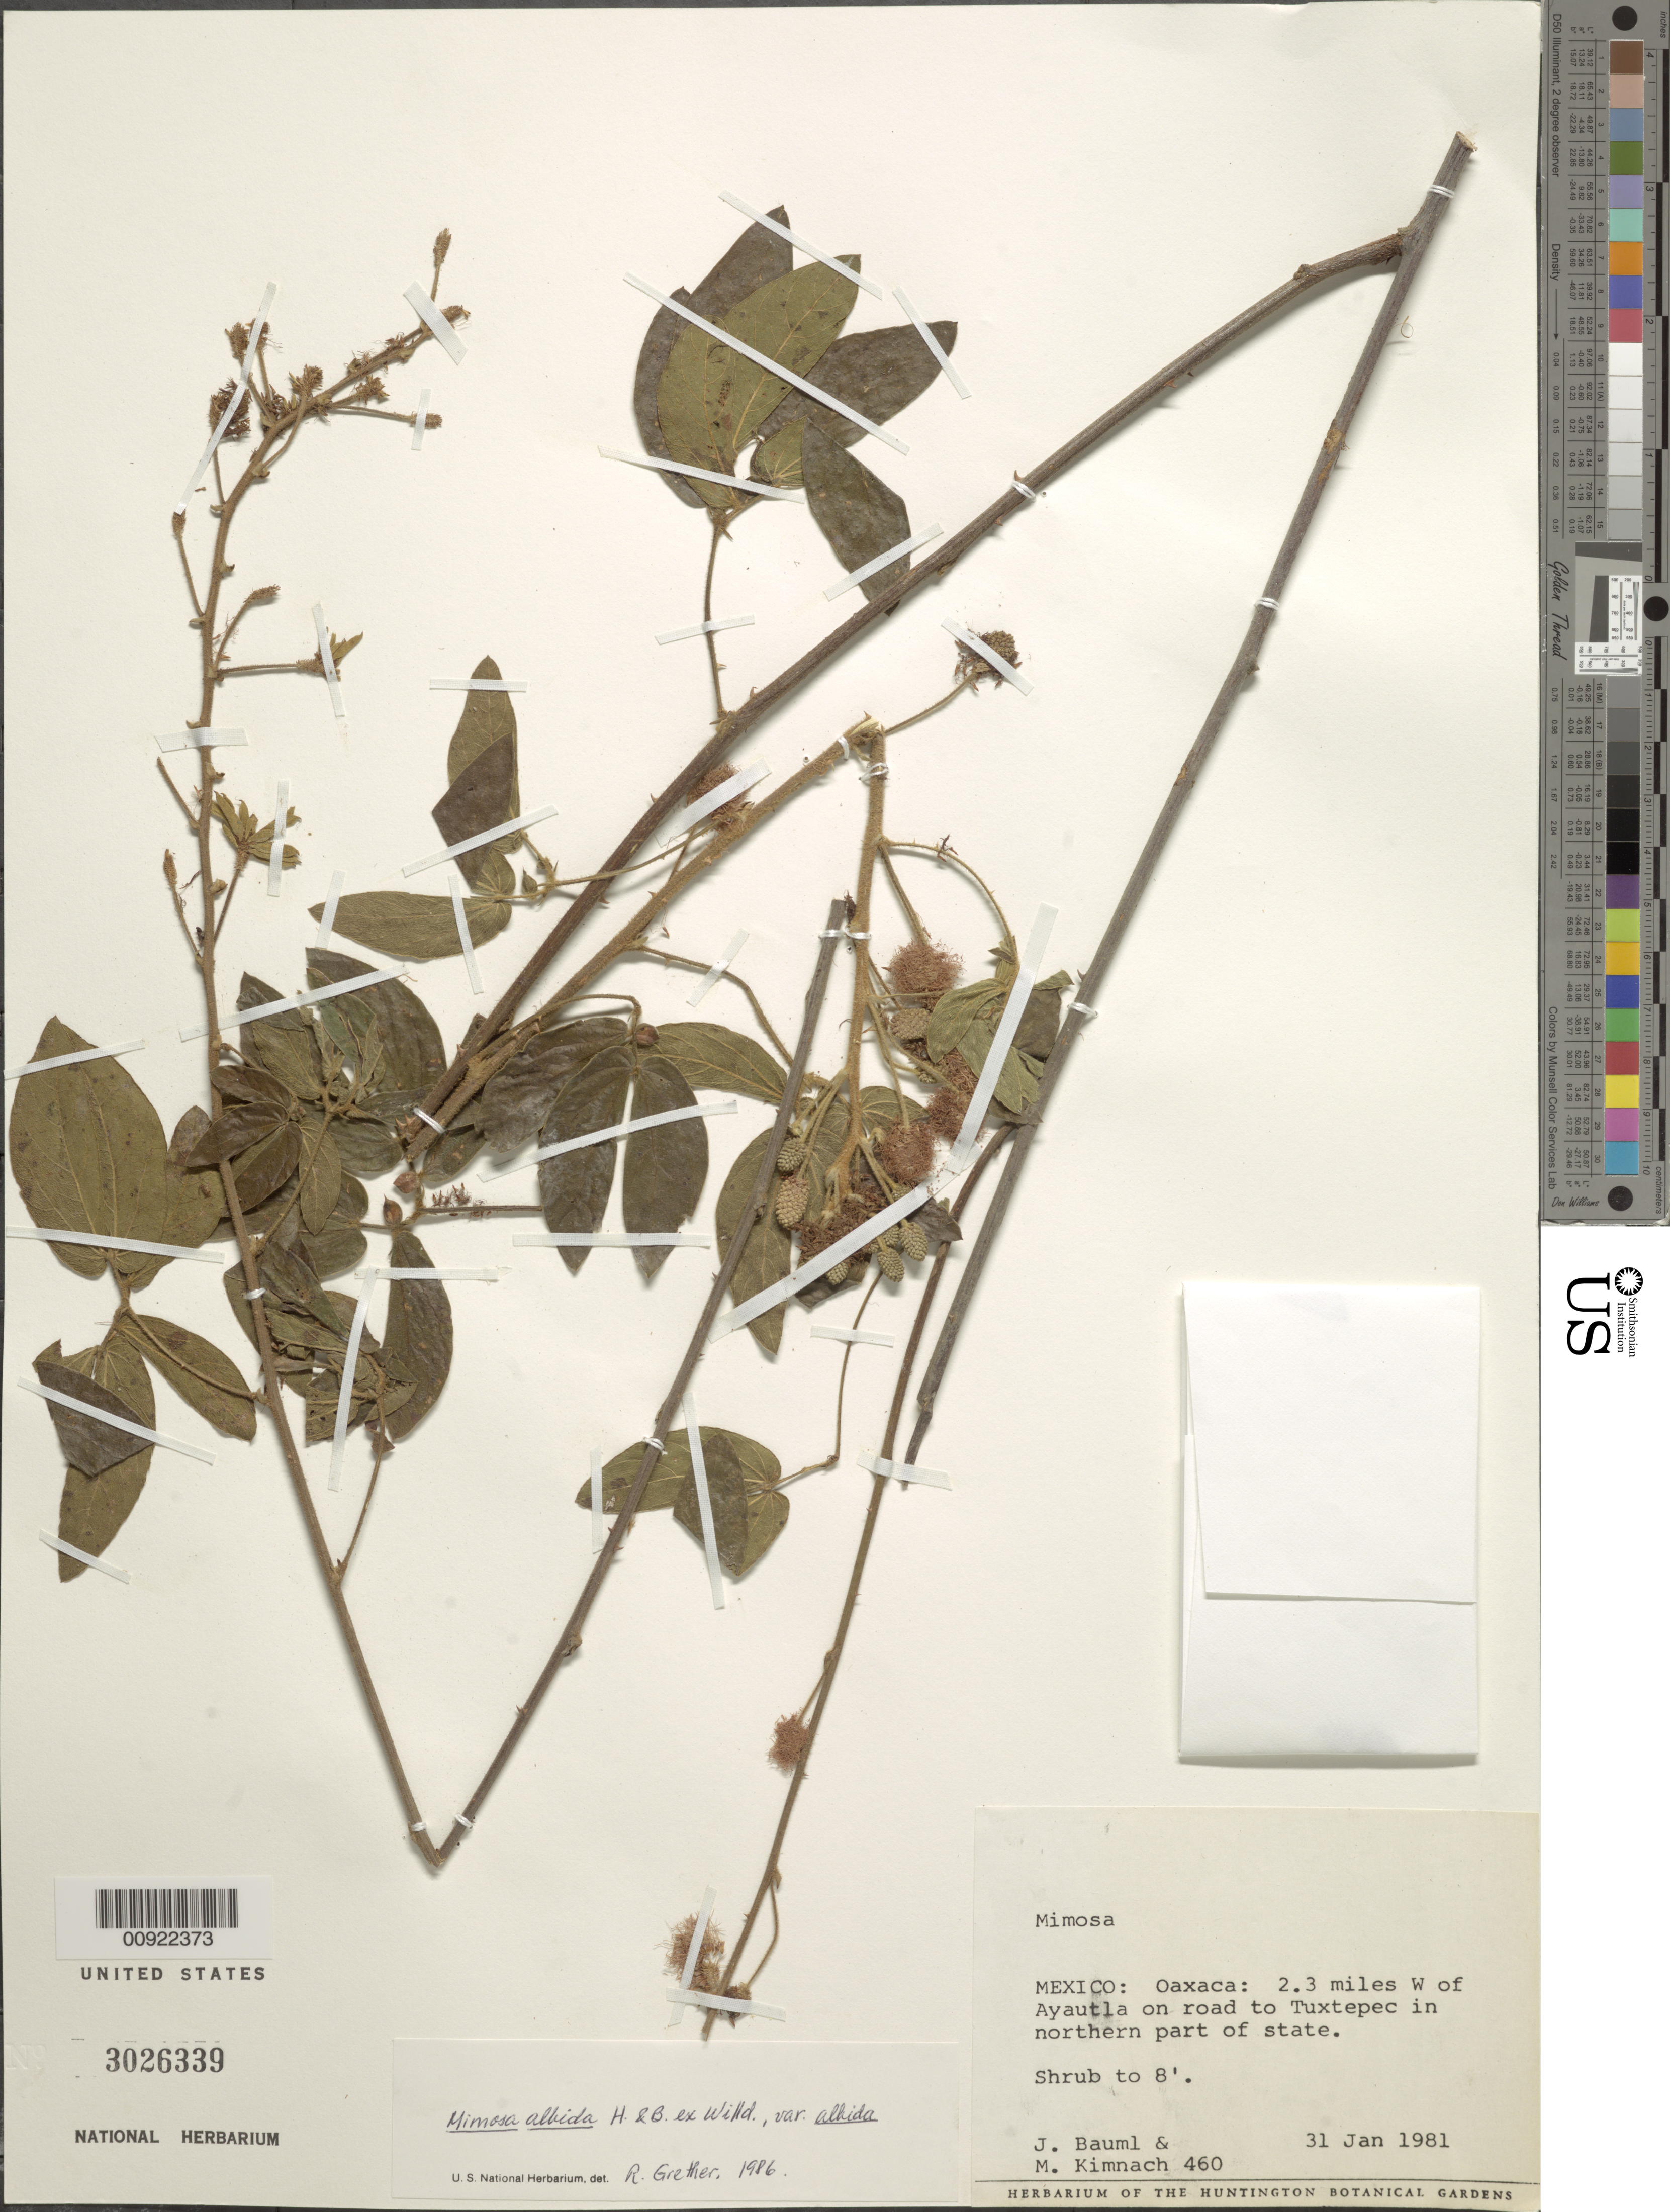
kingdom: Plantae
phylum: Tracheophyta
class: Magnoliopsida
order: Fabales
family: Fabaceae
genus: Mimosa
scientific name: Mimosa albida var. albida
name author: Humb. & Bonpl. ex Willd.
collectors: J. Bauml & M. W. Kimnach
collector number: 460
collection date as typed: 31 Jan 1981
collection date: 1981-01-31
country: Mexico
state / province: Oaxaca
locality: Oaxaca: 2.3 miles W of Ayautla on road to Tuxtepec in northern part of state.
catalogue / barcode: US 3026339